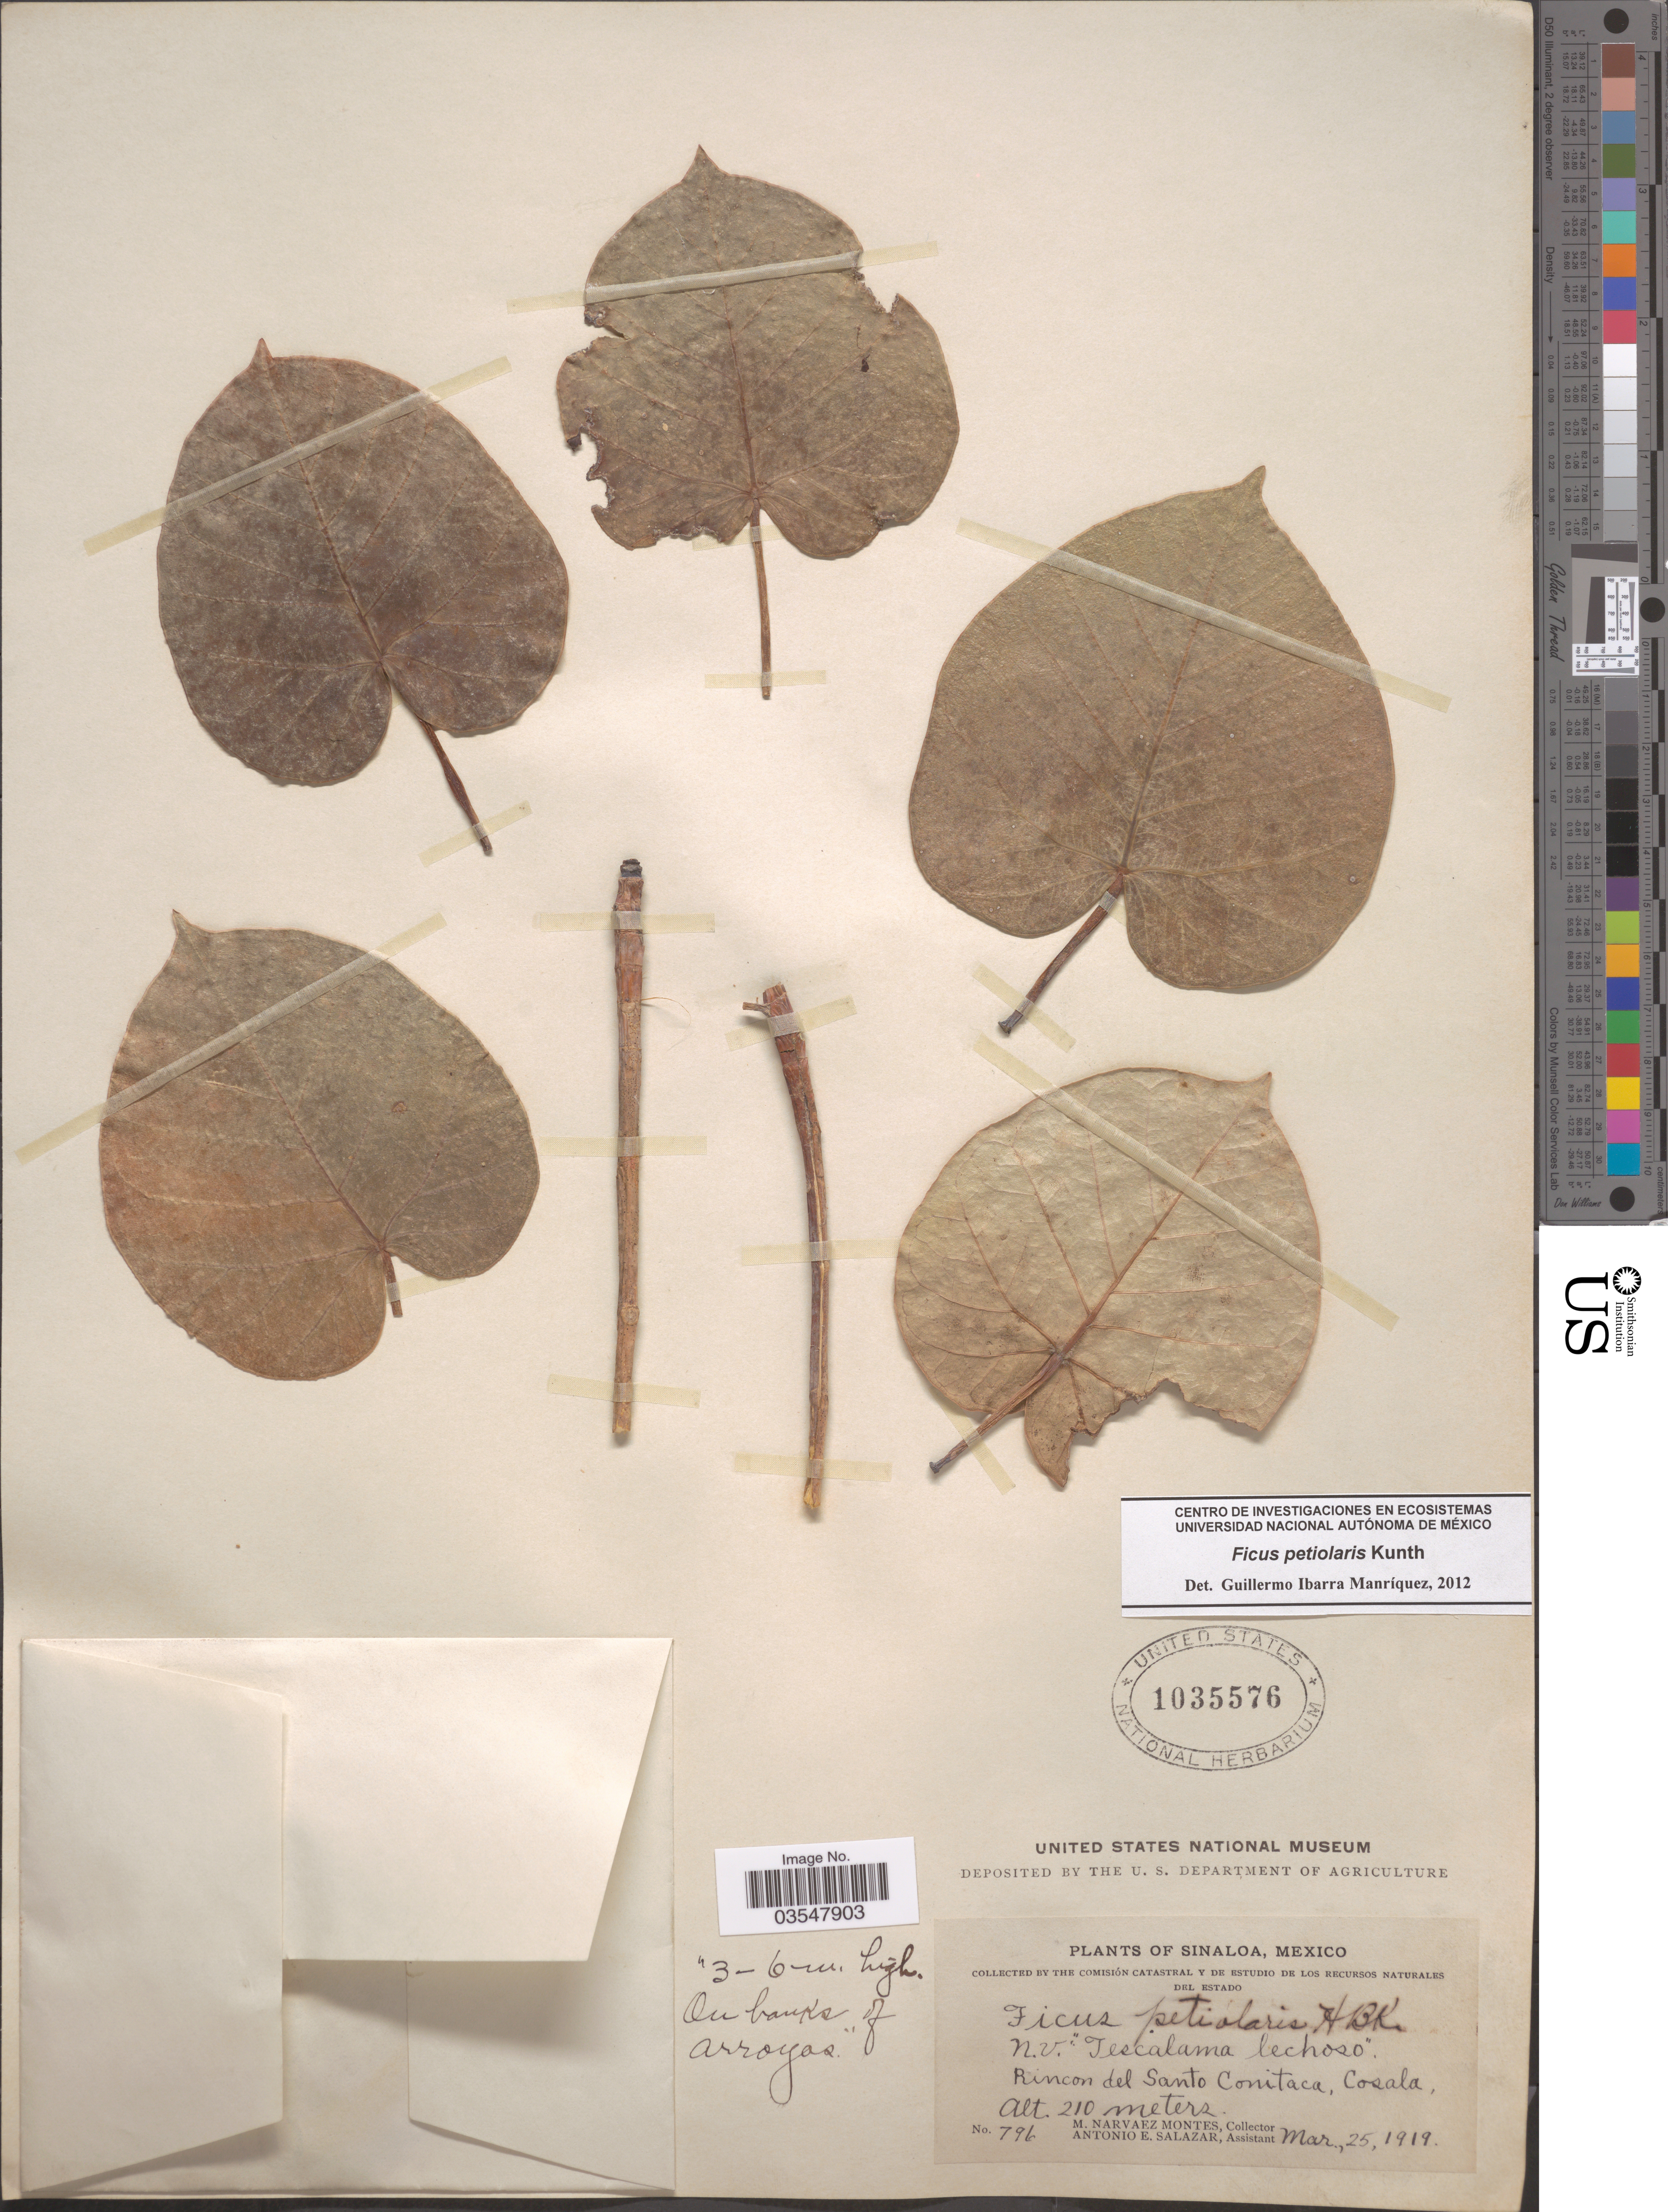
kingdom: Plantae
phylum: Tracheophyta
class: Magnoliopsida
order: Rosales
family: Moraceae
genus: Ficus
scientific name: Ficus petiolaris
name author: Kunth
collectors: M. Narvaez-Montes & A. E. Salazar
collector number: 796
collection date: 1919-03-25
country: Mexico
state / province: Sinaloa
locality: Rincon del Santo Conitaca, Cosala.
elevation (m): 210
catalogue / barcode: US 1035576